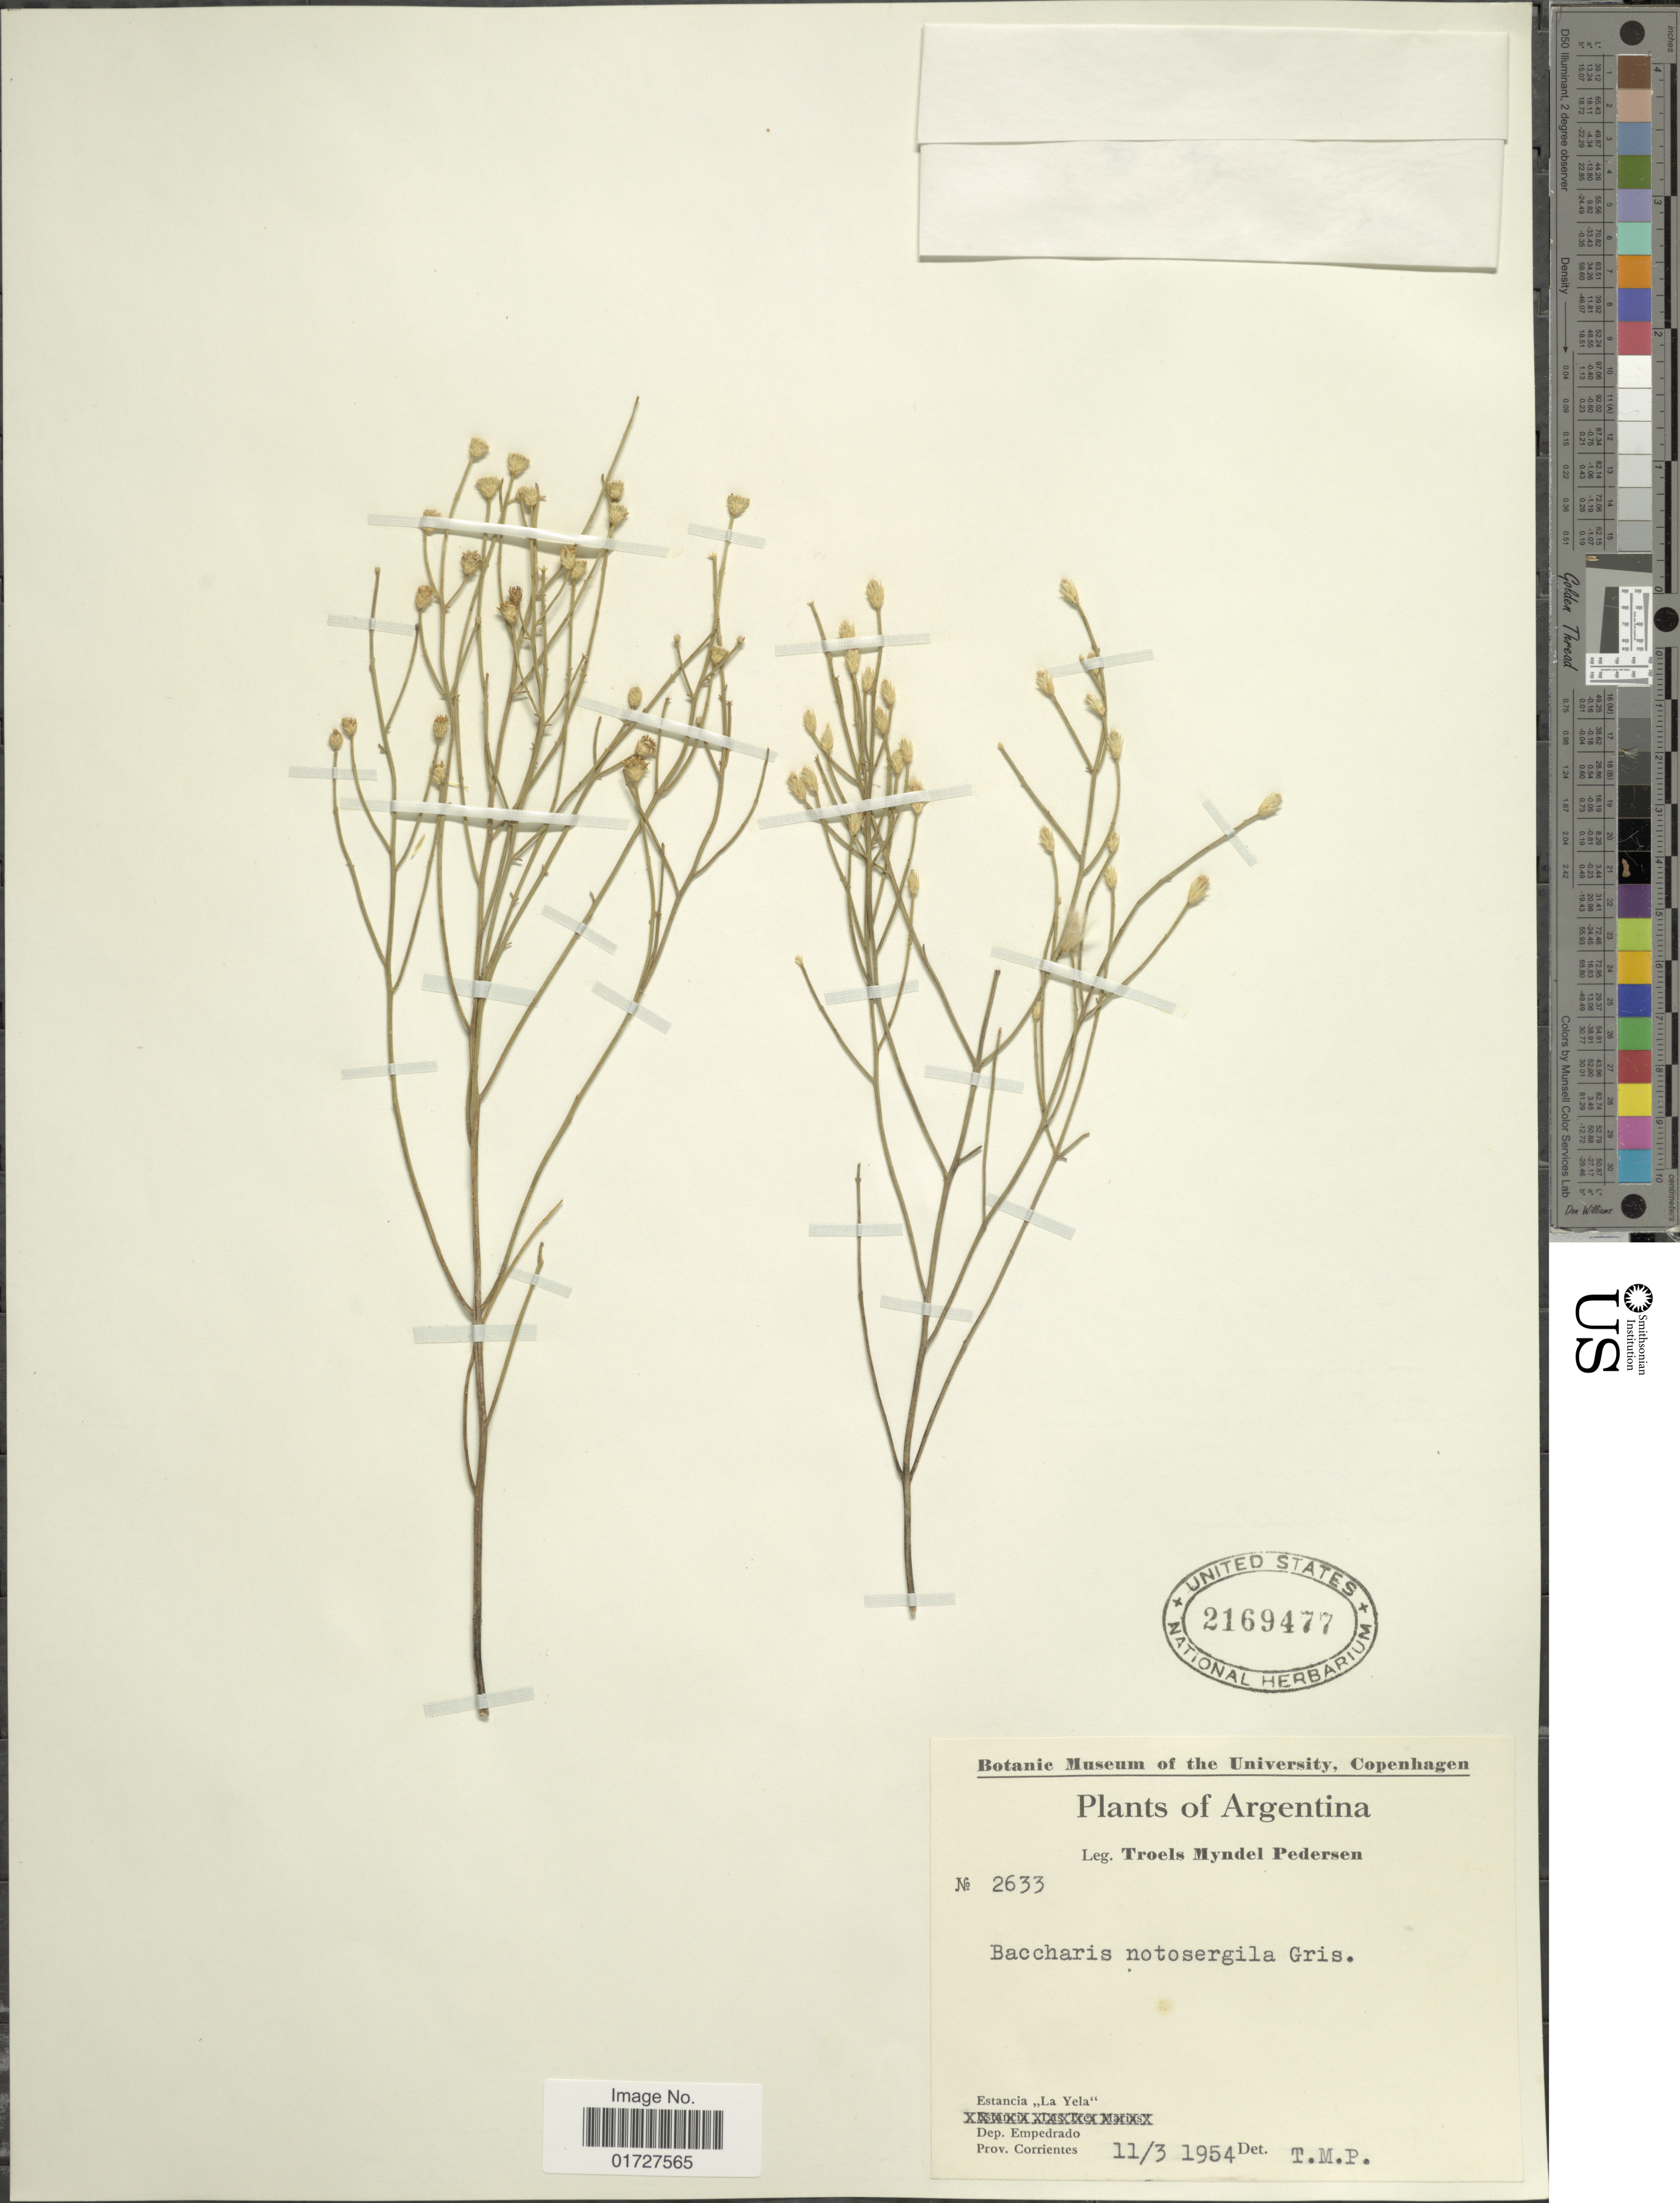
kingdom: Plantae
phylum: Tracheophyta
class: Magnoliopsida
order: Asterales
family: Asteraceae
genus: Baccharis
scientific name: Baccharis notosergila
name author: Griseb.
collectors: T. Pederson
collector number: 2633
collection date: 1954-03-11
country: Argentina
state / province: Corrientes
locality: Estancia La Yela, Dep. Empedrado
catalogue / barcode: US 2169477